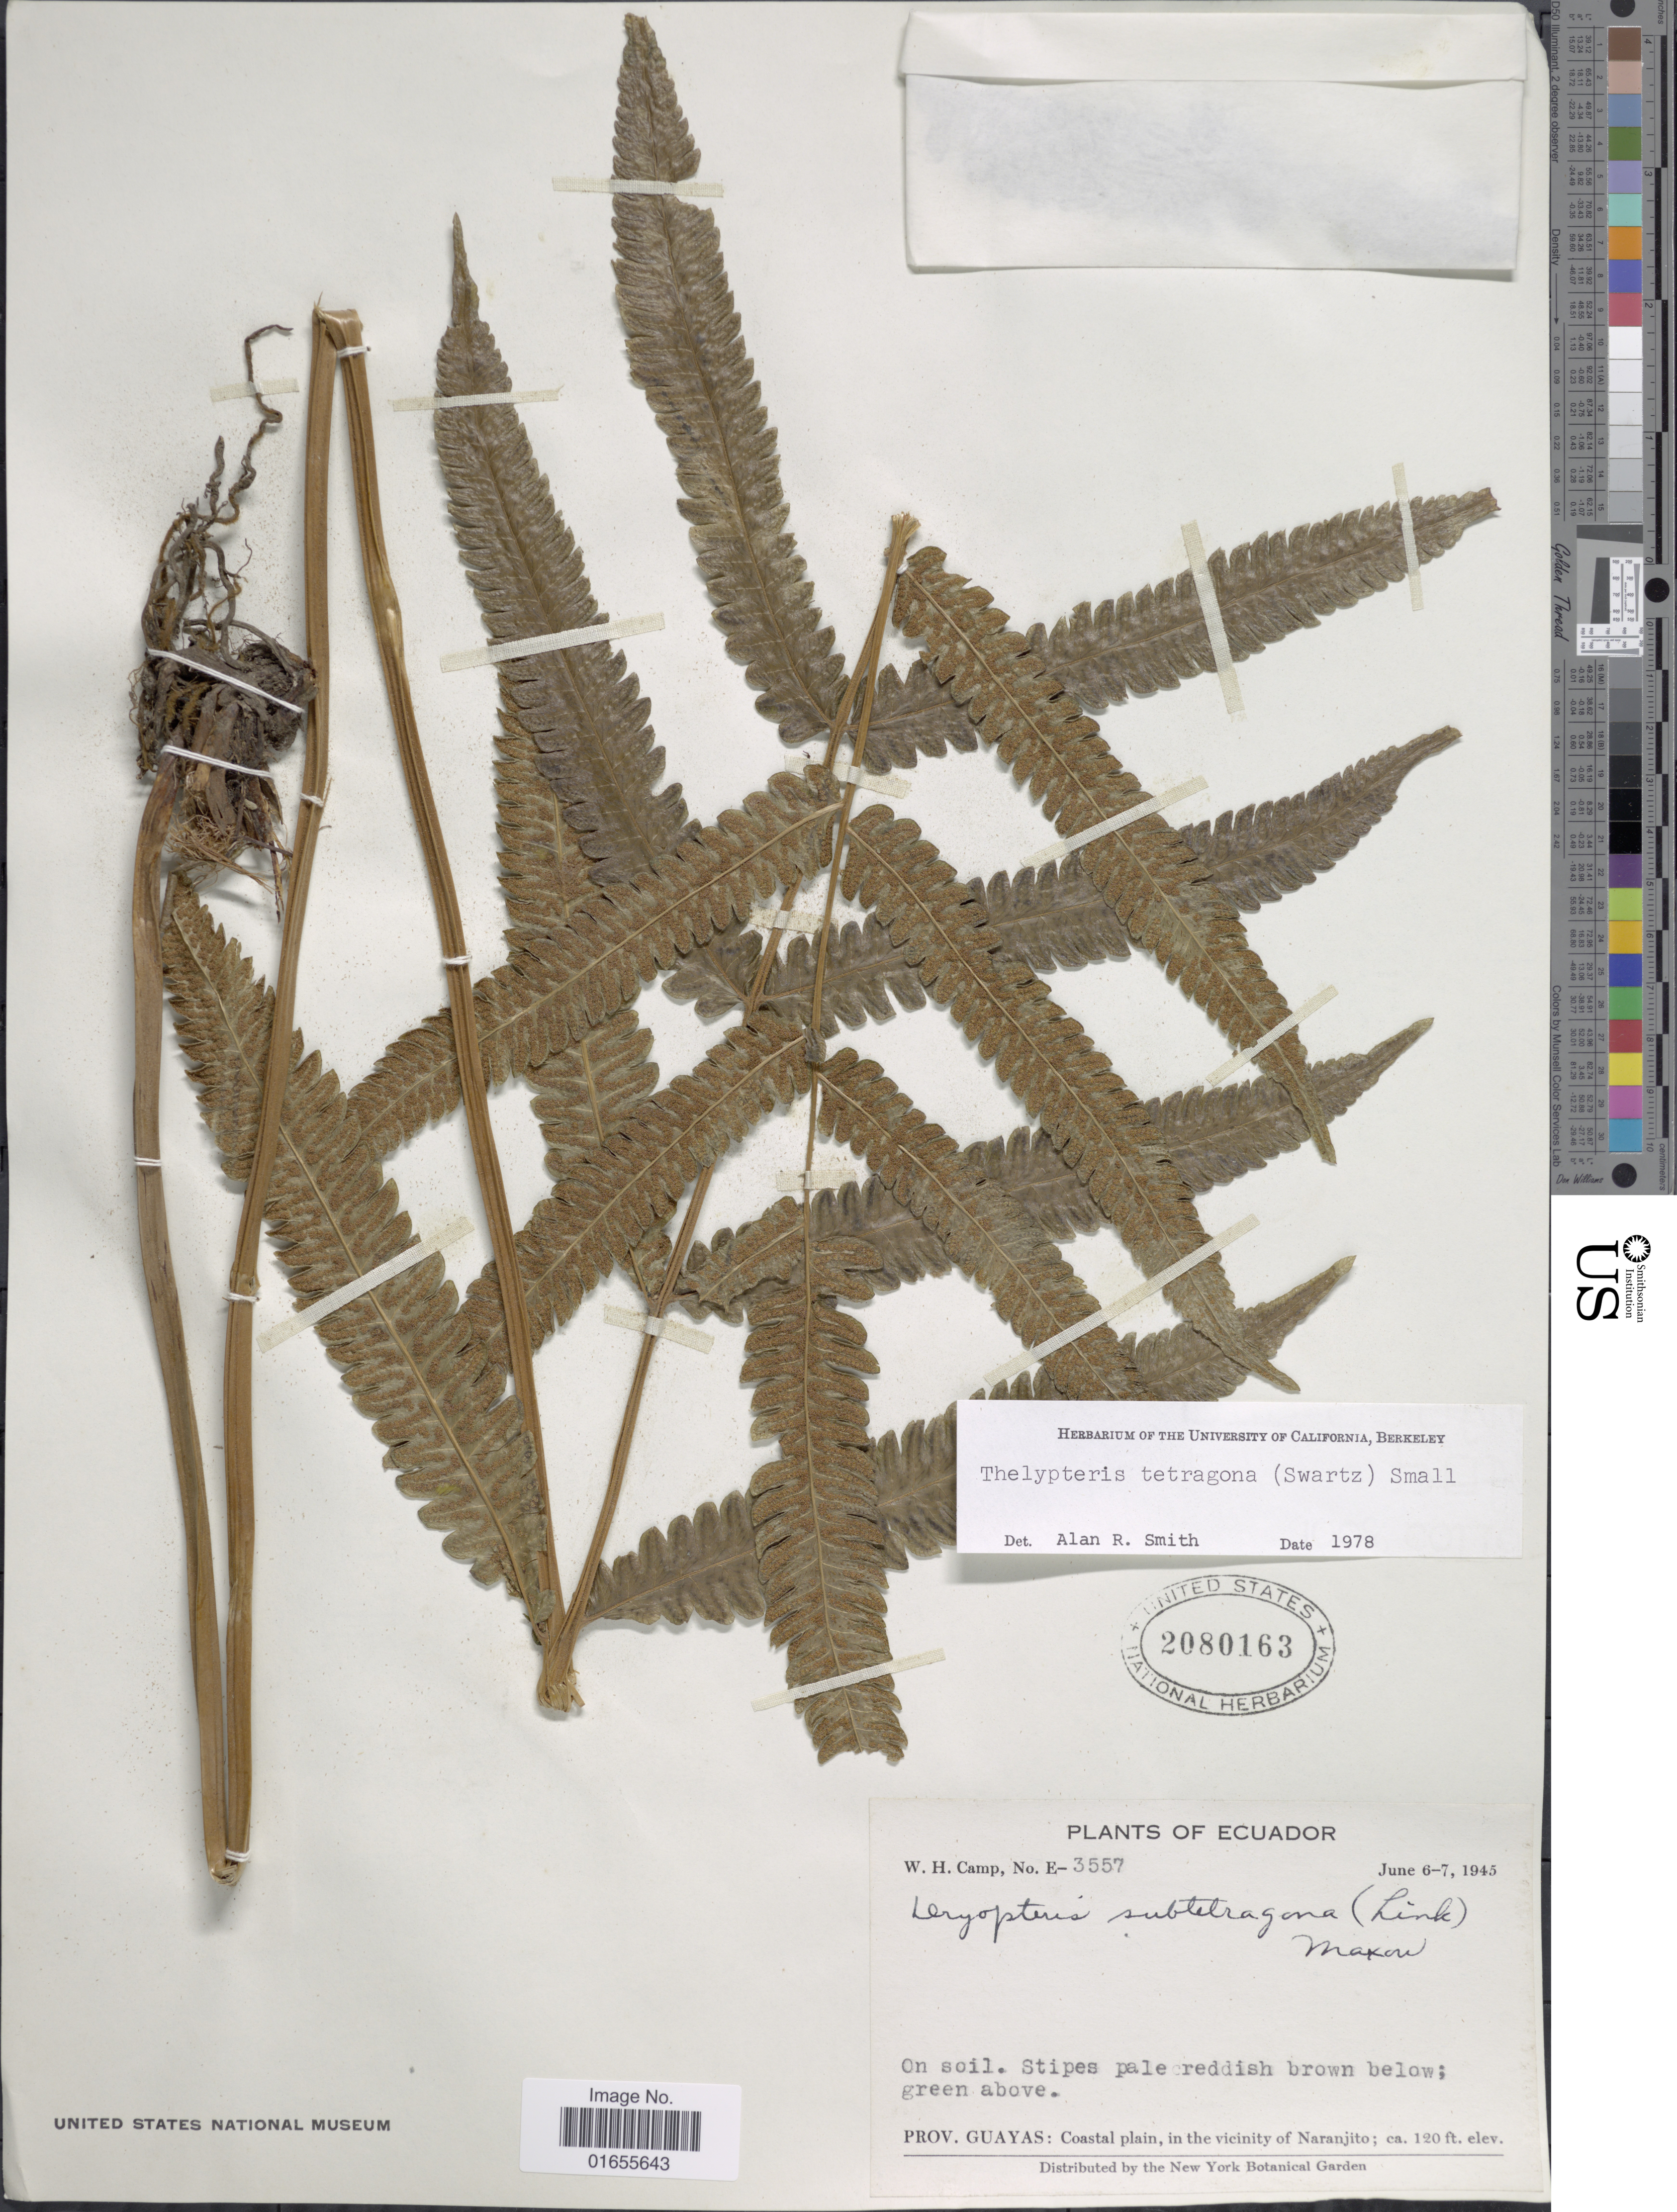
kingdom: Plantae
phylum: Tracheophyta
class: Polypodiopsida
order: Polypodiales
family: Thelypteridaceae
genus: Goniopteris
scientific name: Goniopteris tetragona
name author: (C. Presl) Sw.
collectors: W. H. Camp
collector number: E-3557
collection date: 1945-06-06/1945-06-07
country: Ecuador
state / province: Guayas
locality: Coastal plain, in the vicinity of Naranjito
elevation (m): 37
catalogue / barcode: US 2080163